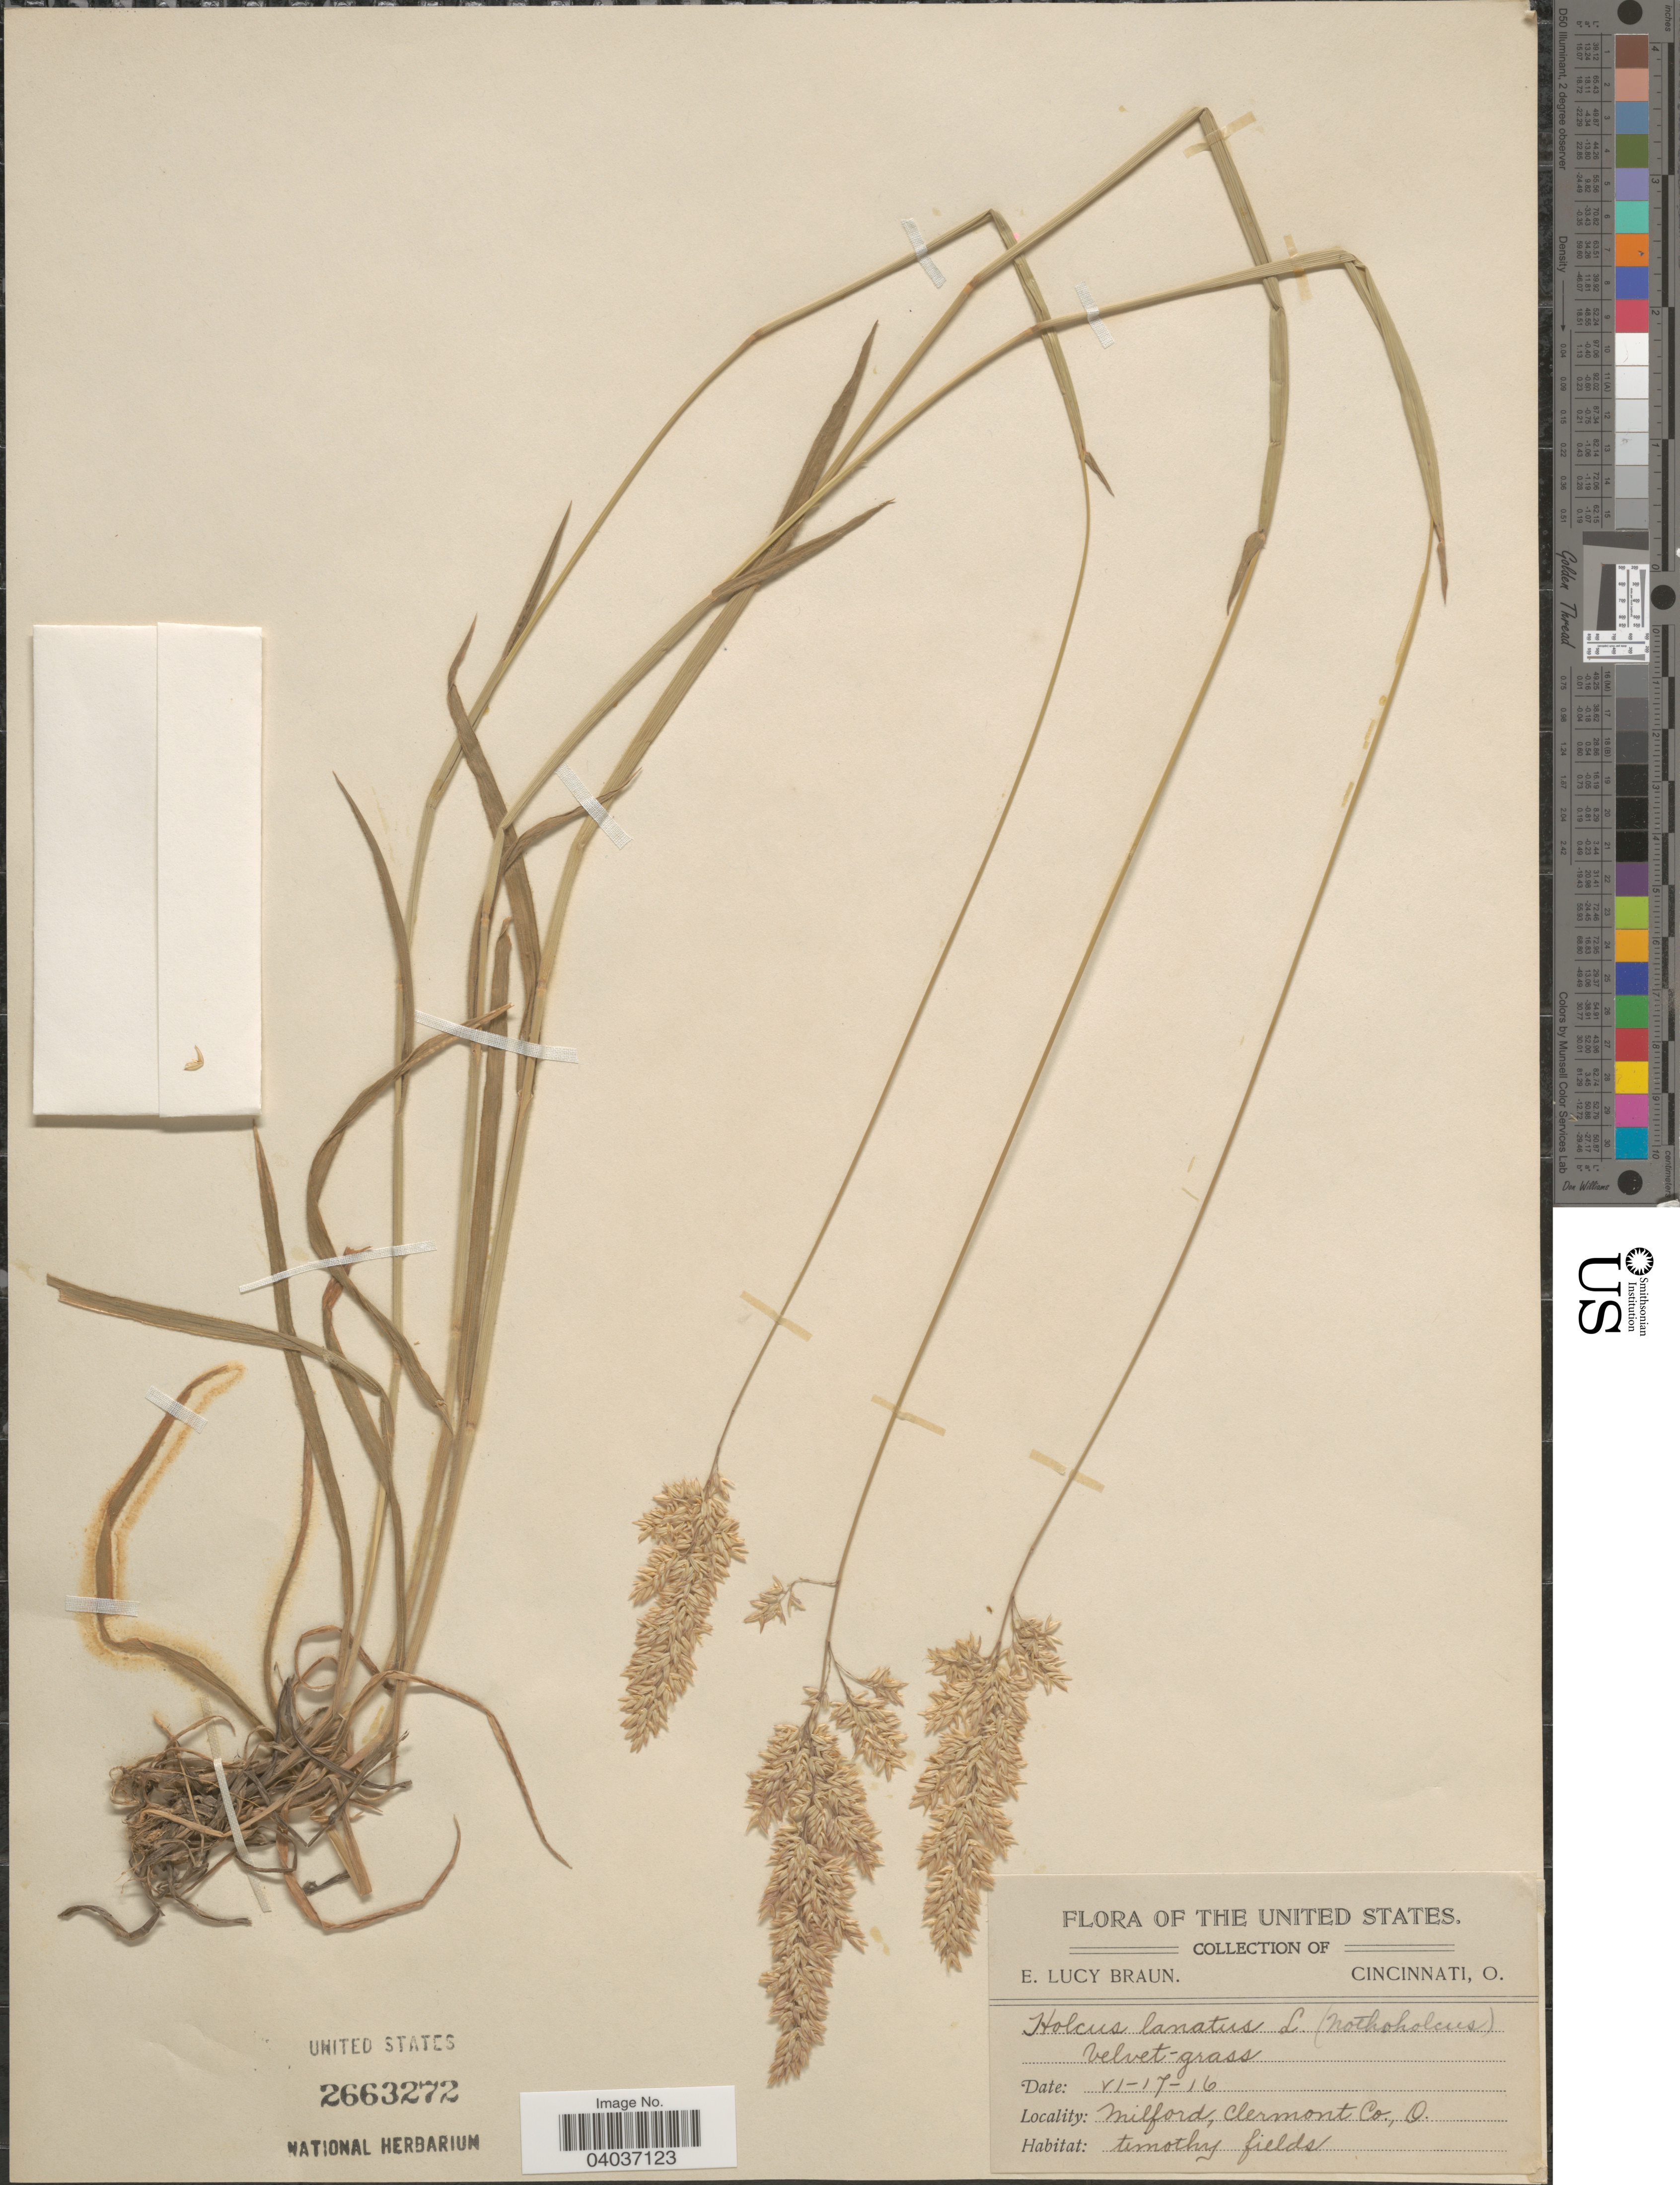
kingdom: Plantae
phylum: Tracheophyta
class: Liliopsida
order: Poales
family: Poaceae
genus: Holcus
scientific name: Holcus lanatus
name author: L.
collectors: E. L. Braun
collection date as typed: Transcribed d/m/y: 17/6/16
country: United States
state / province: Ohio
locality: Milford, Clermont Co. Timothy fields.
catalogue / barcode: US 2663272